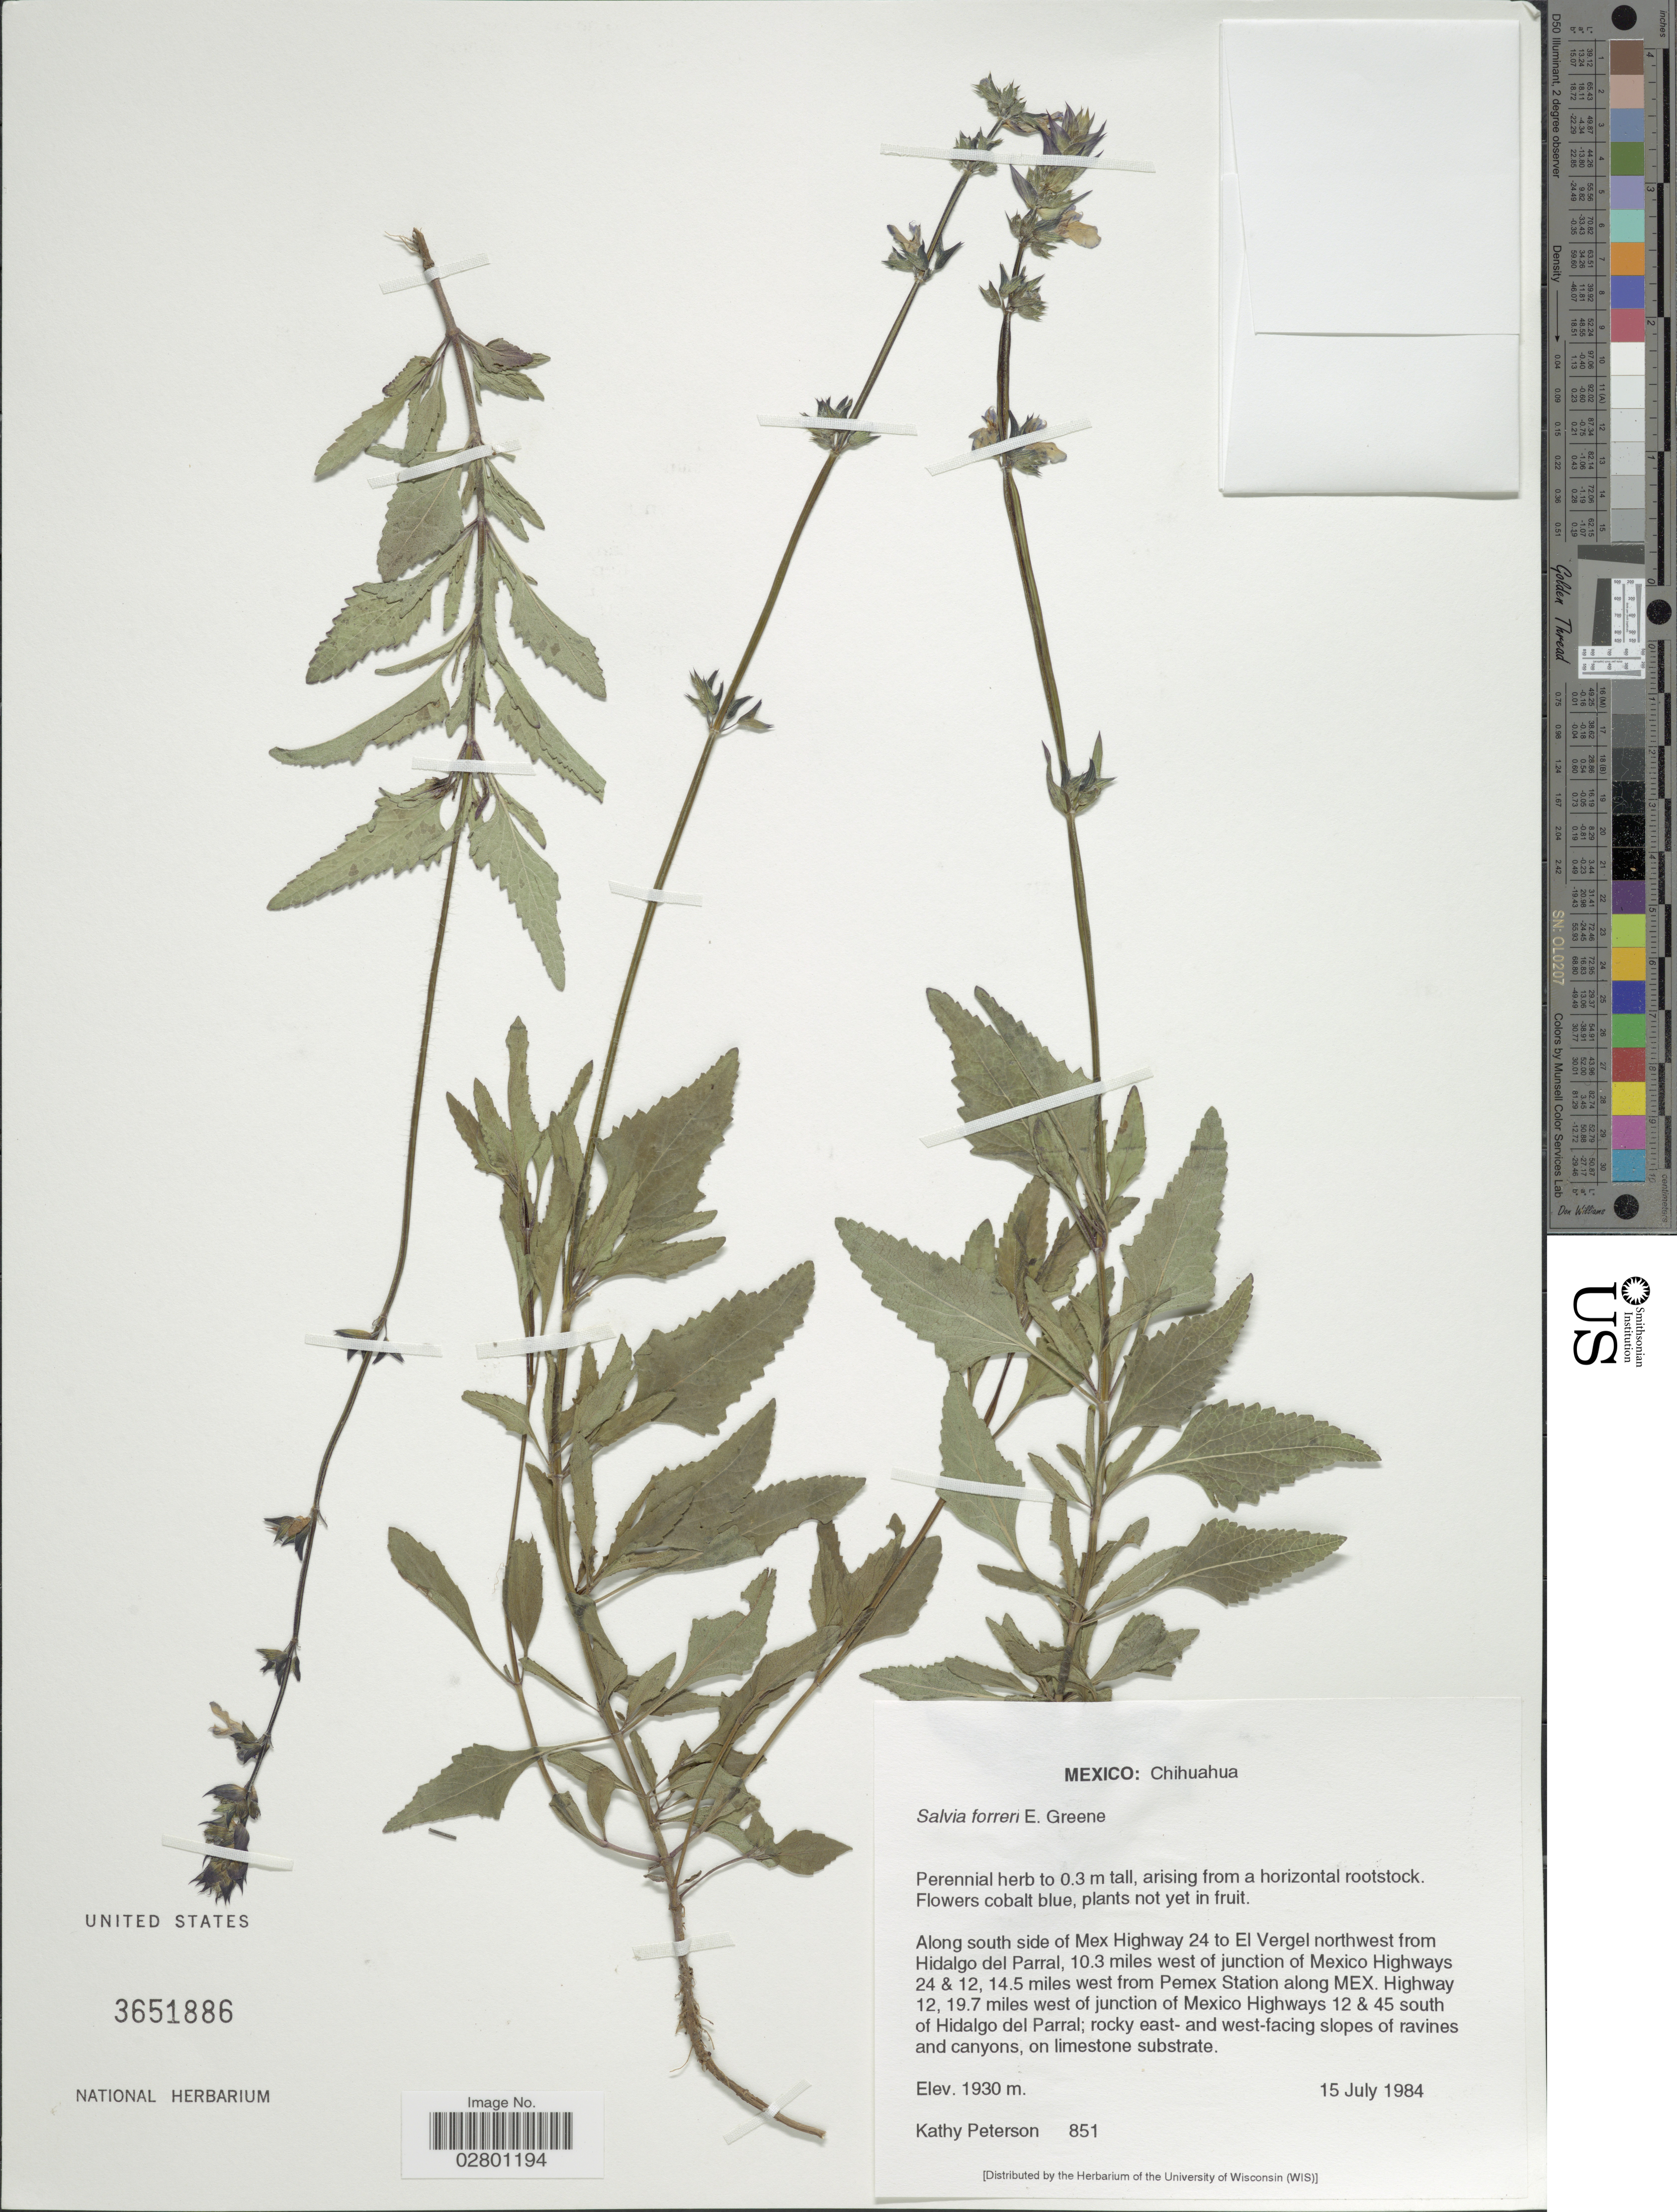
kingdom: Plantae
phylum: Tracheophyta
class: Magnoliopsida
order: Lamiales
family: Lamiaceae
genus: Salvia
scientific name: Salvia forreri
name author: Greene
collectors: K. Peterson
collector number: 851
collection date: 1984-07-15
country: Mexico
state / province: Chihuahua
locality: Along south side of Mex Highway 24 to El Vergel northwest from Hidalgo del Parral, 10.3 miles west of junction of Mexico Highways 24 & 12, 14.5 miles west from Pemex Station along MEX. Highway 12, 19.7 miles west of junction of Mexico Highways 12 & 45 south of Hidalgo del Parral.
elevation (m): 1930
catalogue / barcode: US 3651886